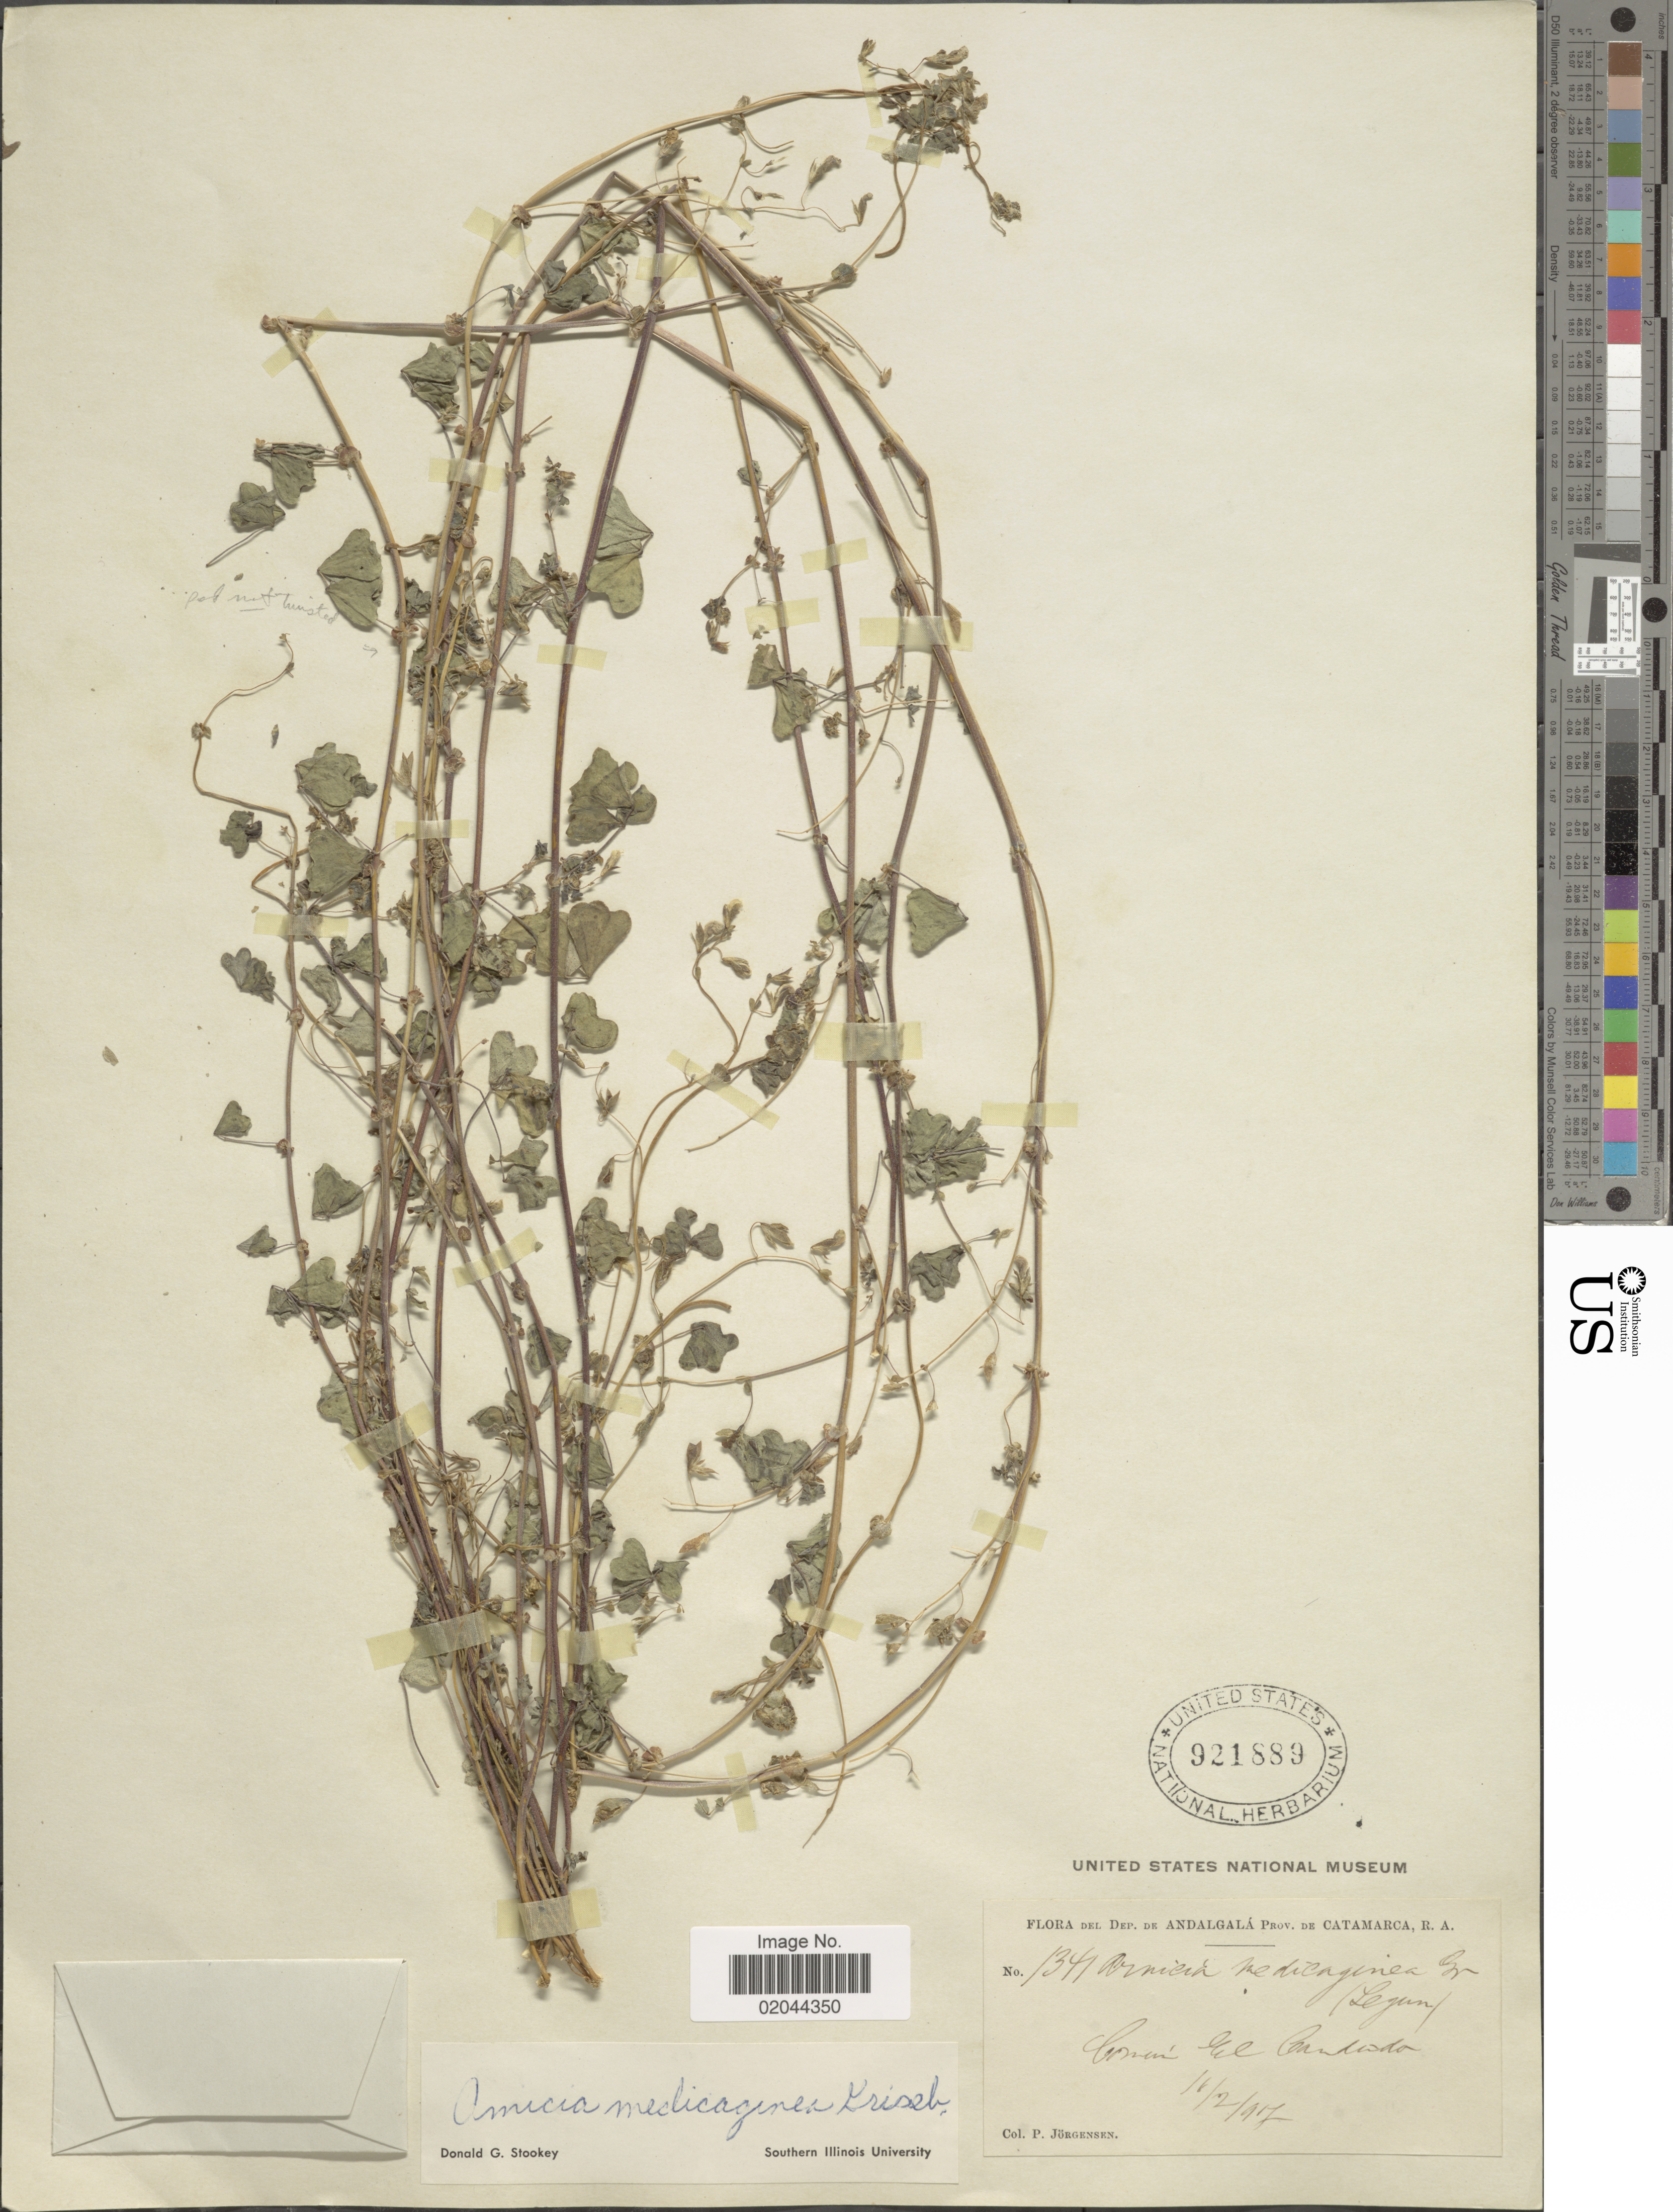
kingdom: Plantae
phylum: Tracheophyta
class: Magnoliopsida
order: Fabales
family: Fabaceae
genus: Amicia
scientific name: Amicia medicaginea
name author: Griseb.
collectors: P. Jörgensen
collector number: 134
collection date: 1907-02-11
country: Argentina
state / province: Catamarca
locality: Dep. de Andalgala, prov. de Catamarca, Común El Candado.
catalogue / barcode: US 921889